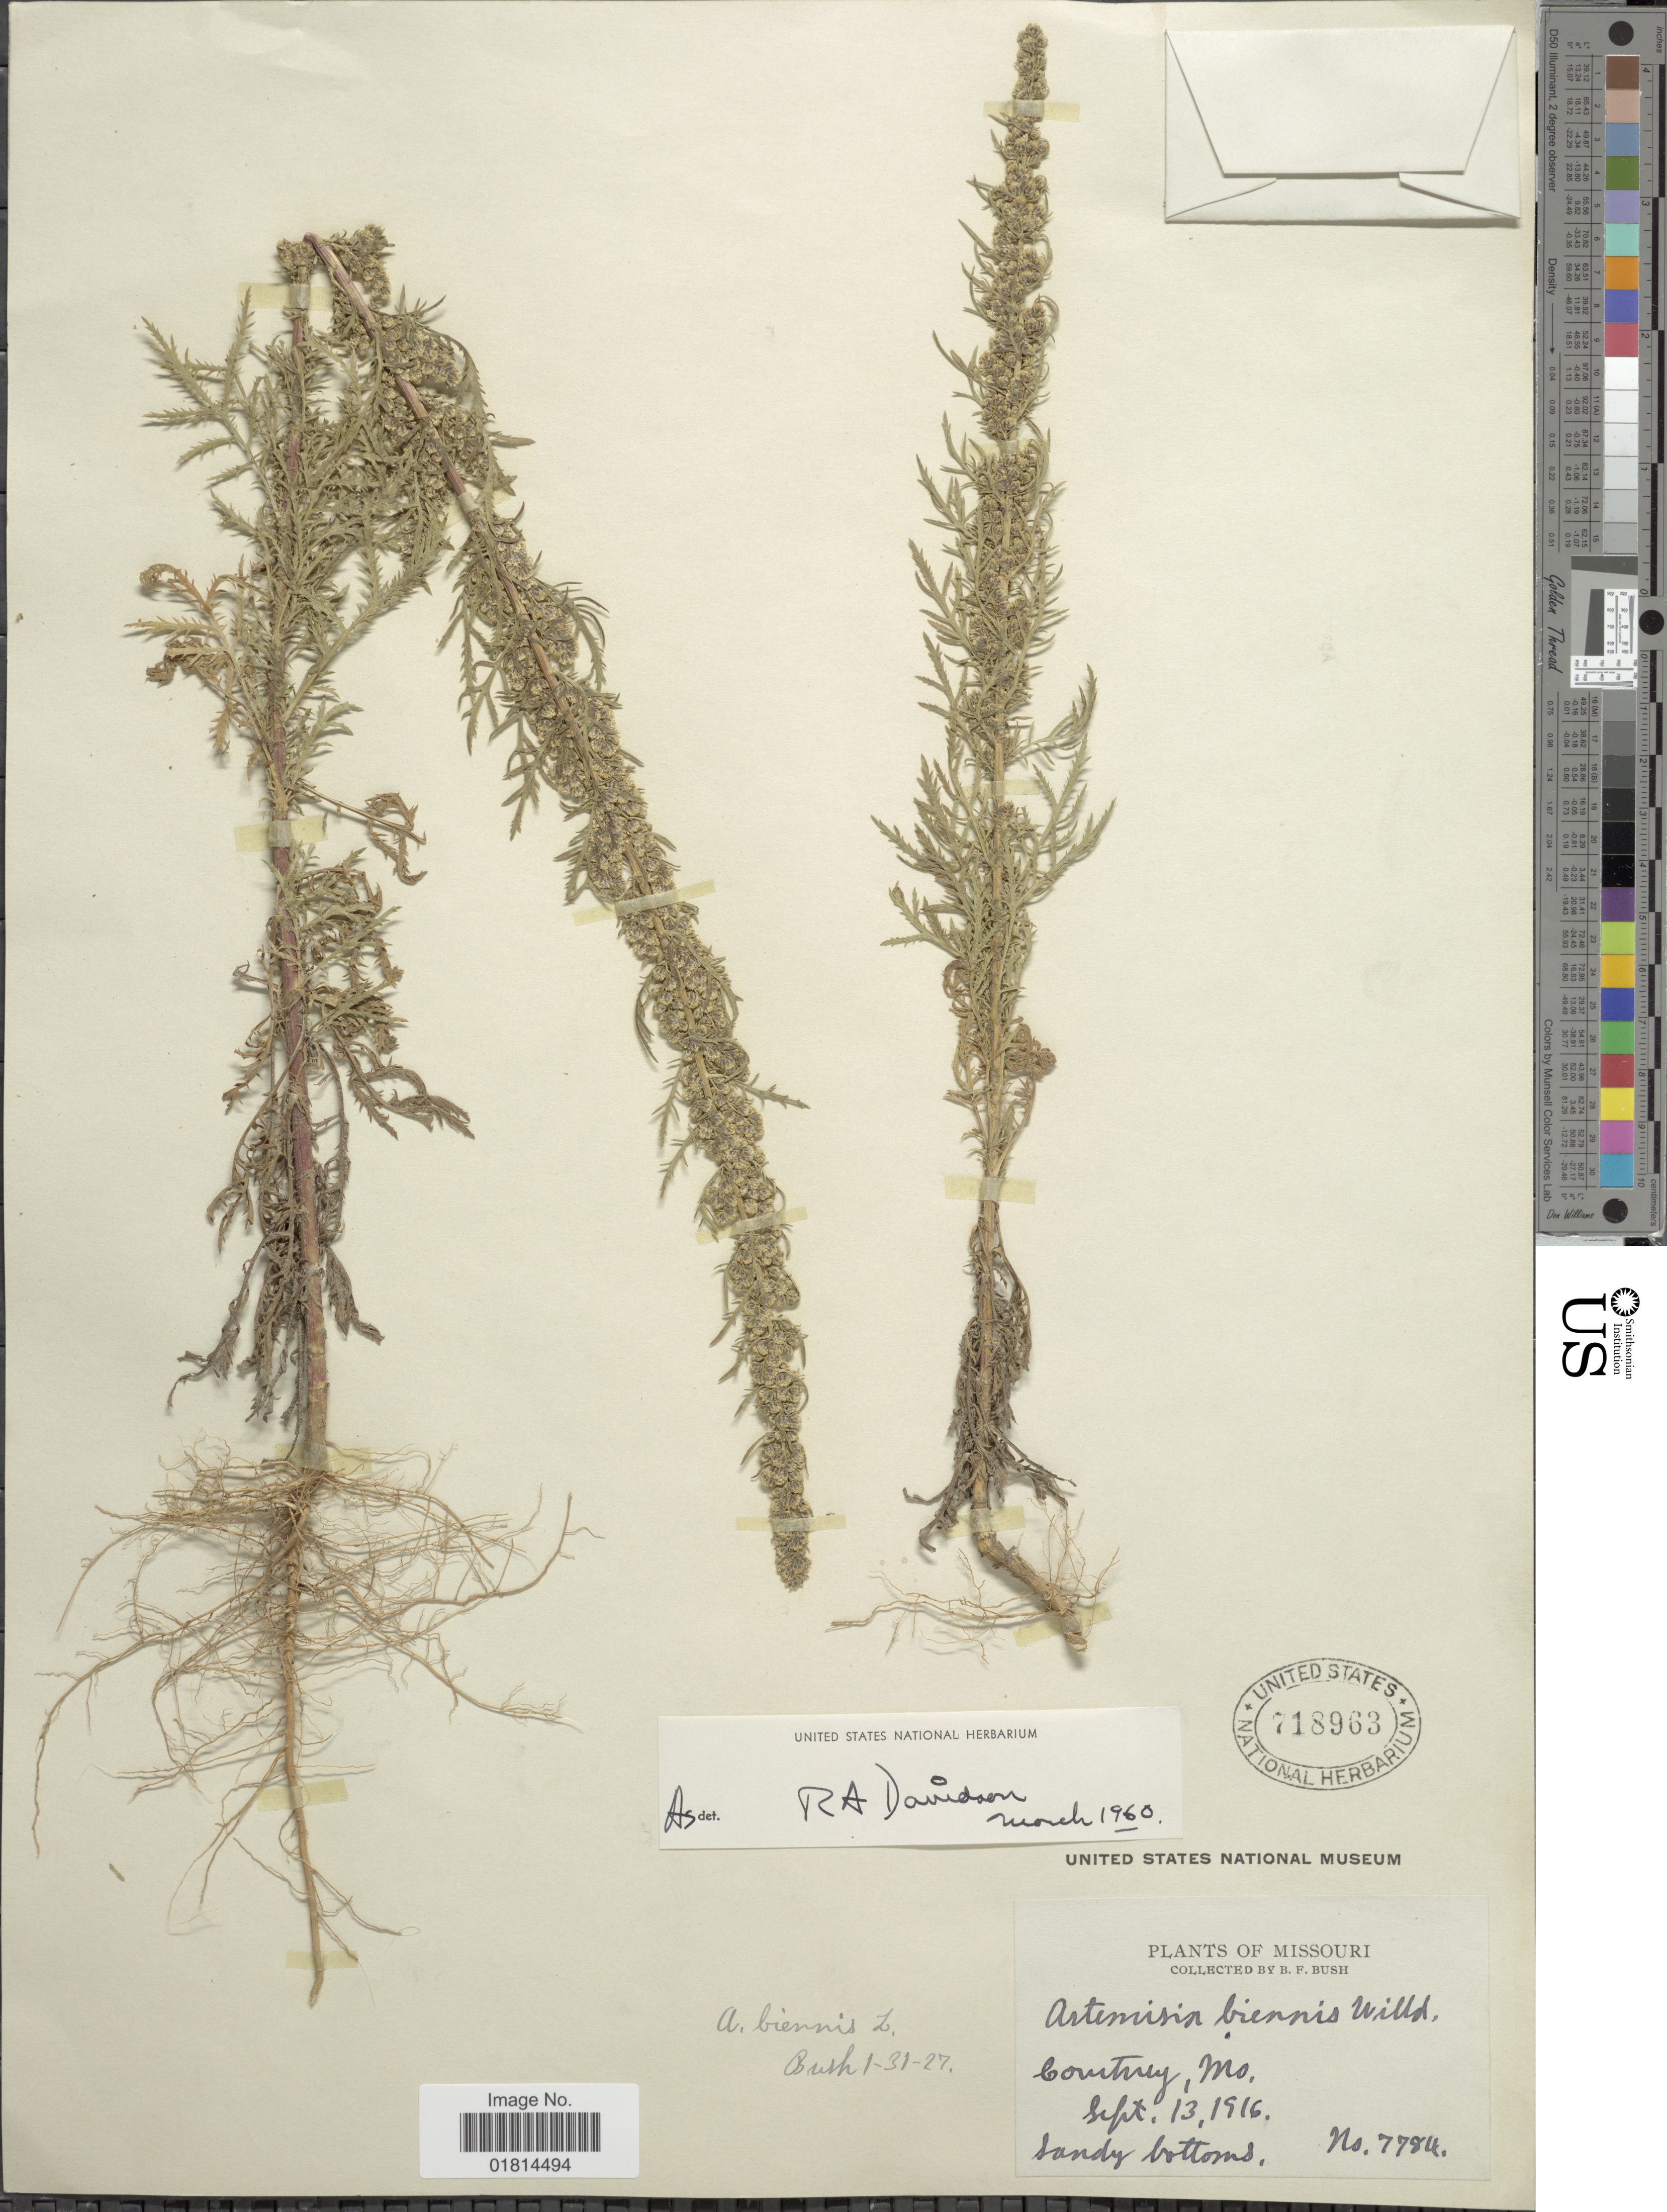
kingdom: Plantae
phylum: Tracheophyta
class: Magnoliopsida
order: Asterales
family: Asteraceae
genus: Artemisia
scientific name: Artemisia biennis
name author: Willd.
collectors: B. F. Bush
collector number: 7784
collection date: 1916-09-13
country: United States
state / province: Missouri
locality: Courtney, Mo.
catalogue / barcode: US 718963